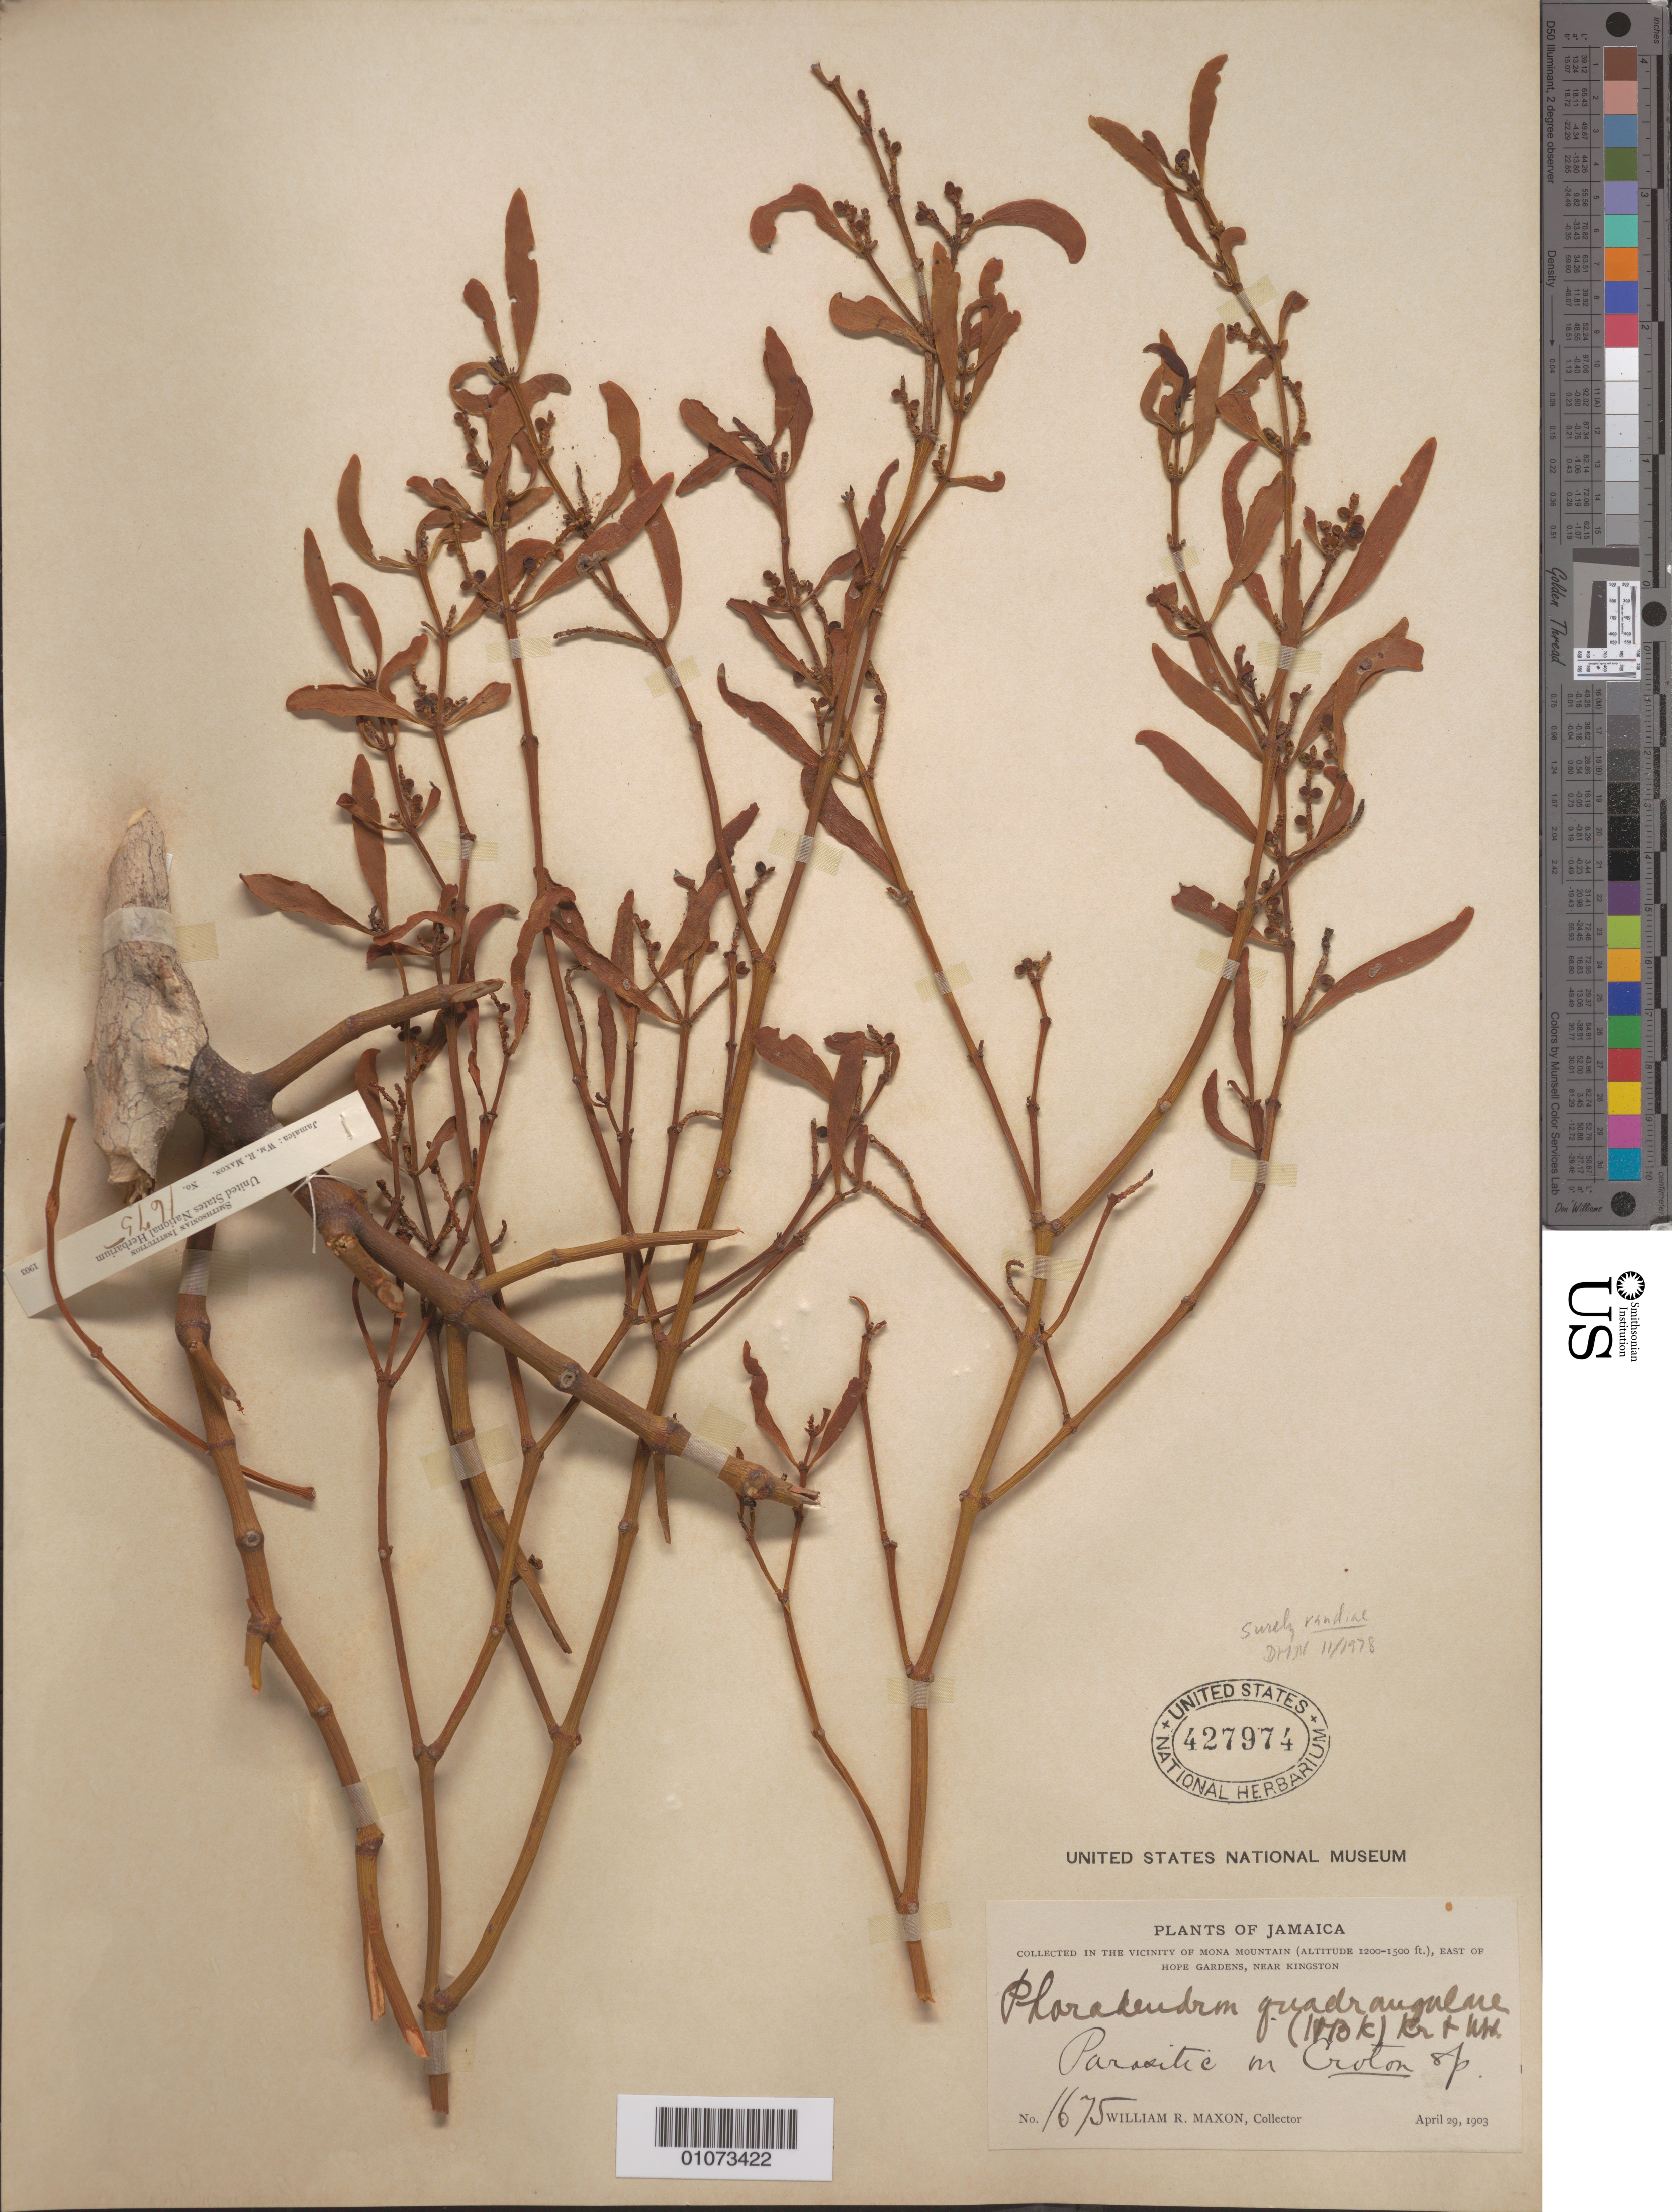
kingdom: Plantae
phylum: Tracheophyta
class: Magnoliopsida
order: Santalales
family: Viscaceae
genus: Phoradendron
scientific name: Phoradendron quadrangulare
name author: (Kunth) Griseb.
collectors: W. R. Maxon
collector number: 1675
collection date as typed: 29 Apr 1903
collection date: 1903-04-29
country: Jamaica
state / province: Kingston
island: Jamaica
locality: Near Kingston, East of Hope Gardens, collected in the vicinity of Mona Mountain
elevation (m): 366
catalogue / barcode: US 427974